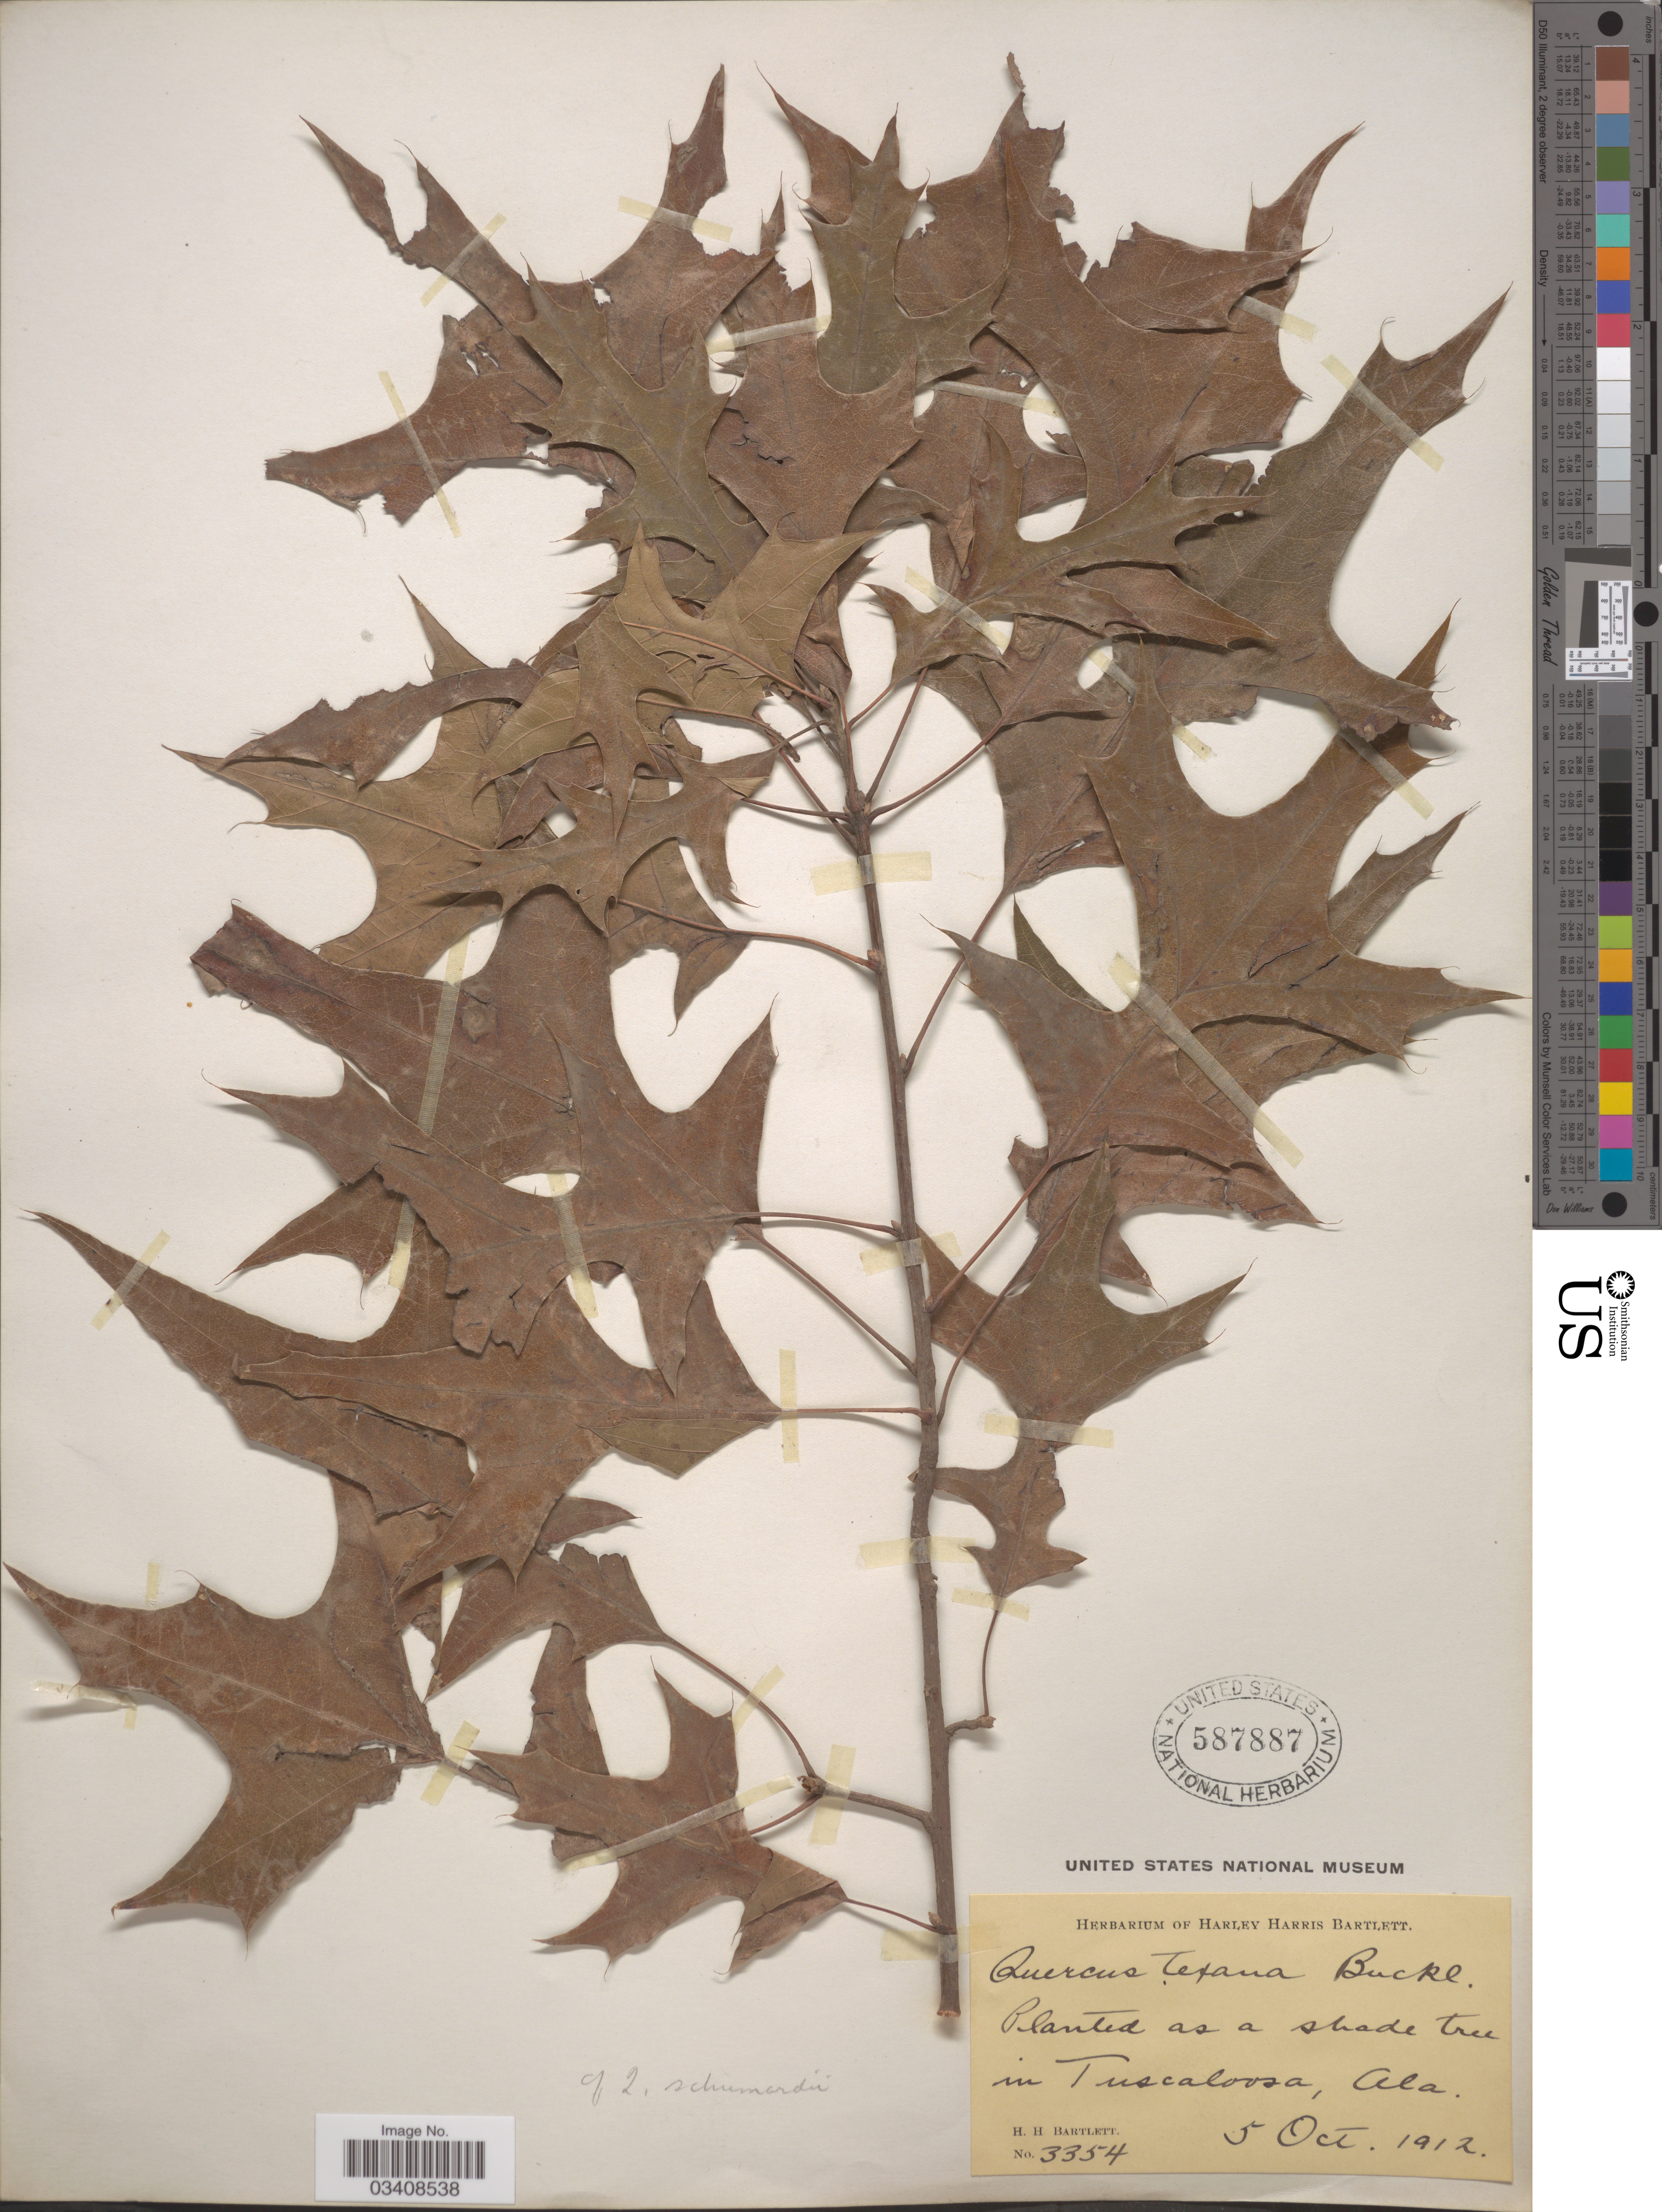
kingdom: Plantae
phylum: Tracheophyta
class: Magnoliopsida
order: Fagales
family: Fagaceae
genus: Quercus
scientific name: Quercus shumardii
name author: Buckley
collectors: H. H. Bartlett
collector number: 3354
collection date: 1912-10-05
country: United States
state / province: Alabama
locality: Tuscaloosa.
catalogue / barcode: US 587887